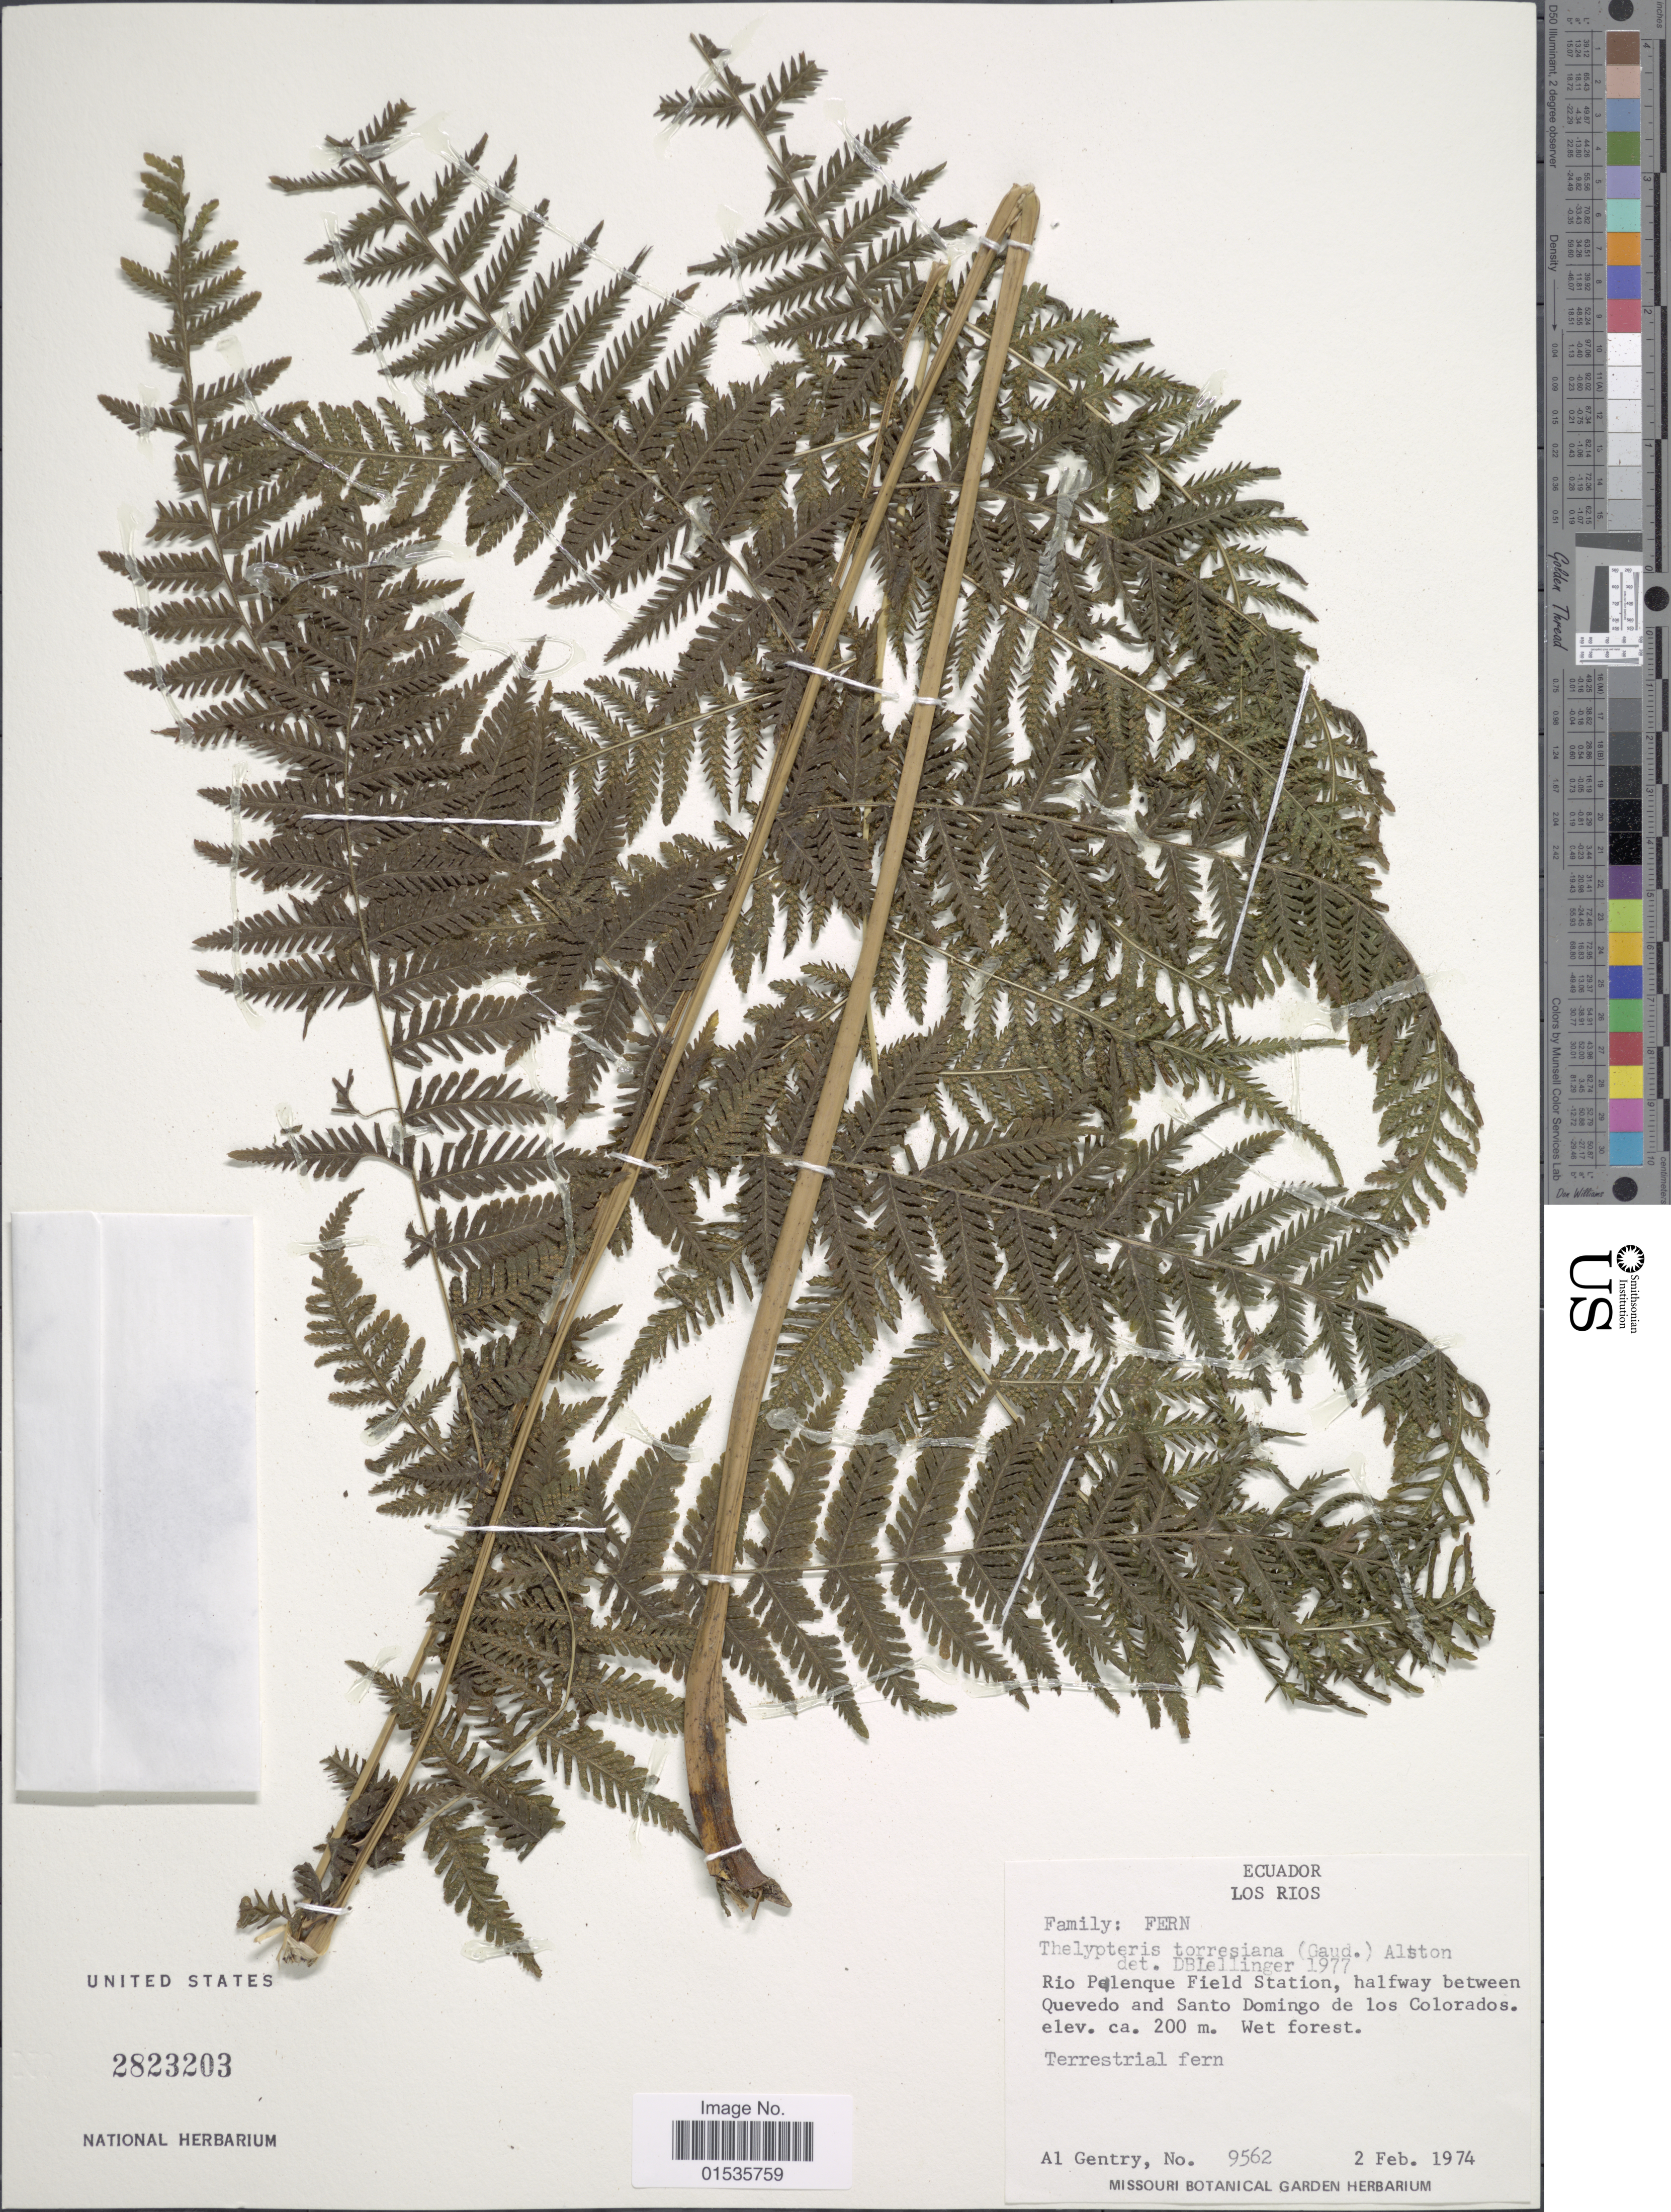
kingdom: Plantae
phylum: Tracheophyta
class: Polypodiopsida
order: Polypodiales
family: Thelypteridaceae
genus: Macrothelypteris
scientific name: Macrothelypteris torresiana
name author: (Gaudich.) Ching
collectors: A. H. Gentry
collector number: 9562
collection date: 1974-02-02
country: Ecuador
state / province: Los Ríos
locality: Ecuador, Los Rios. Rio Palenque Field Station, halfway between Quevedo and Santo Domingo de los Colorados.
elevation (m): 200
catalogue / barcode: US 2823203